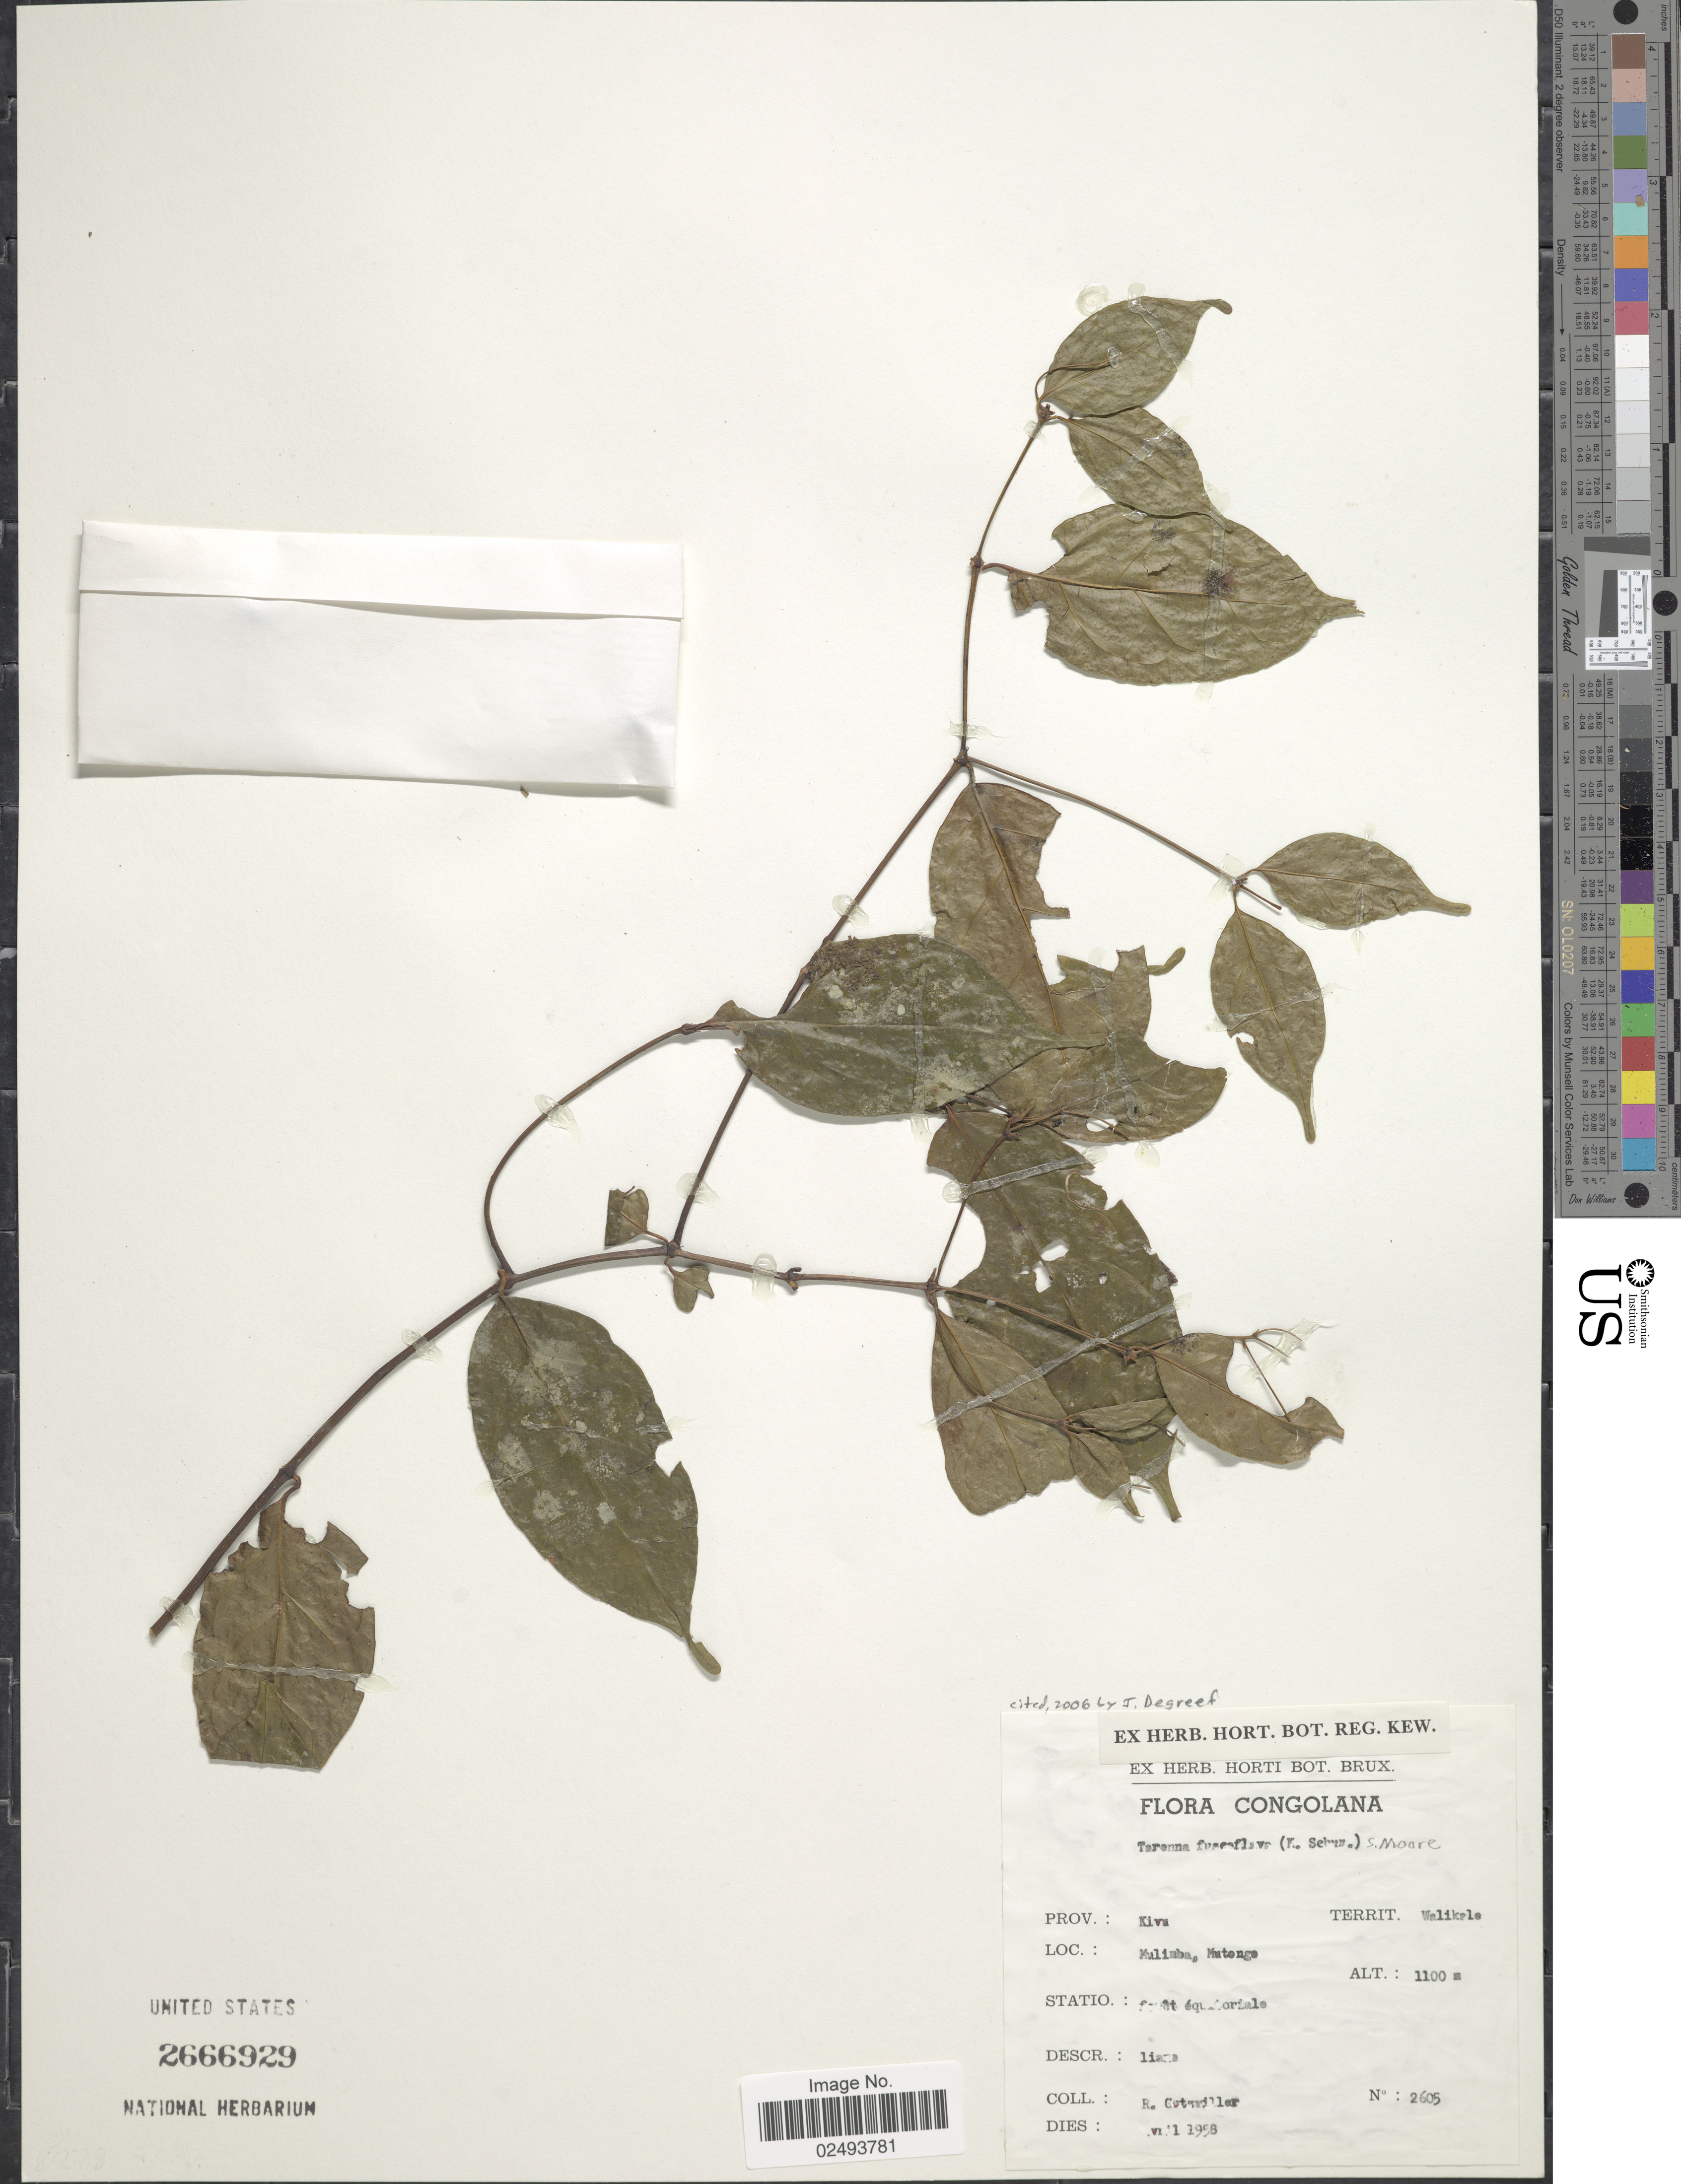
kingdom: Plantae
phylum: Tracheophyta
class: Magnoliopsida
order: Gentianales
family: Rubiaceae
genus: Tarenna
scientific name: Tarenna fuscoflava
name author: (K. Schum.) S. Moore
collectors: R. Gutswiller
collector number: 2605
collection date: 1958-04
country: Congo, Democratic Republic of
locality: Prov.: Kivu, Territ.: Walikale, Mulimba, Mutongo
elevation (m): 1100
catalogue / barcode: US 2666929